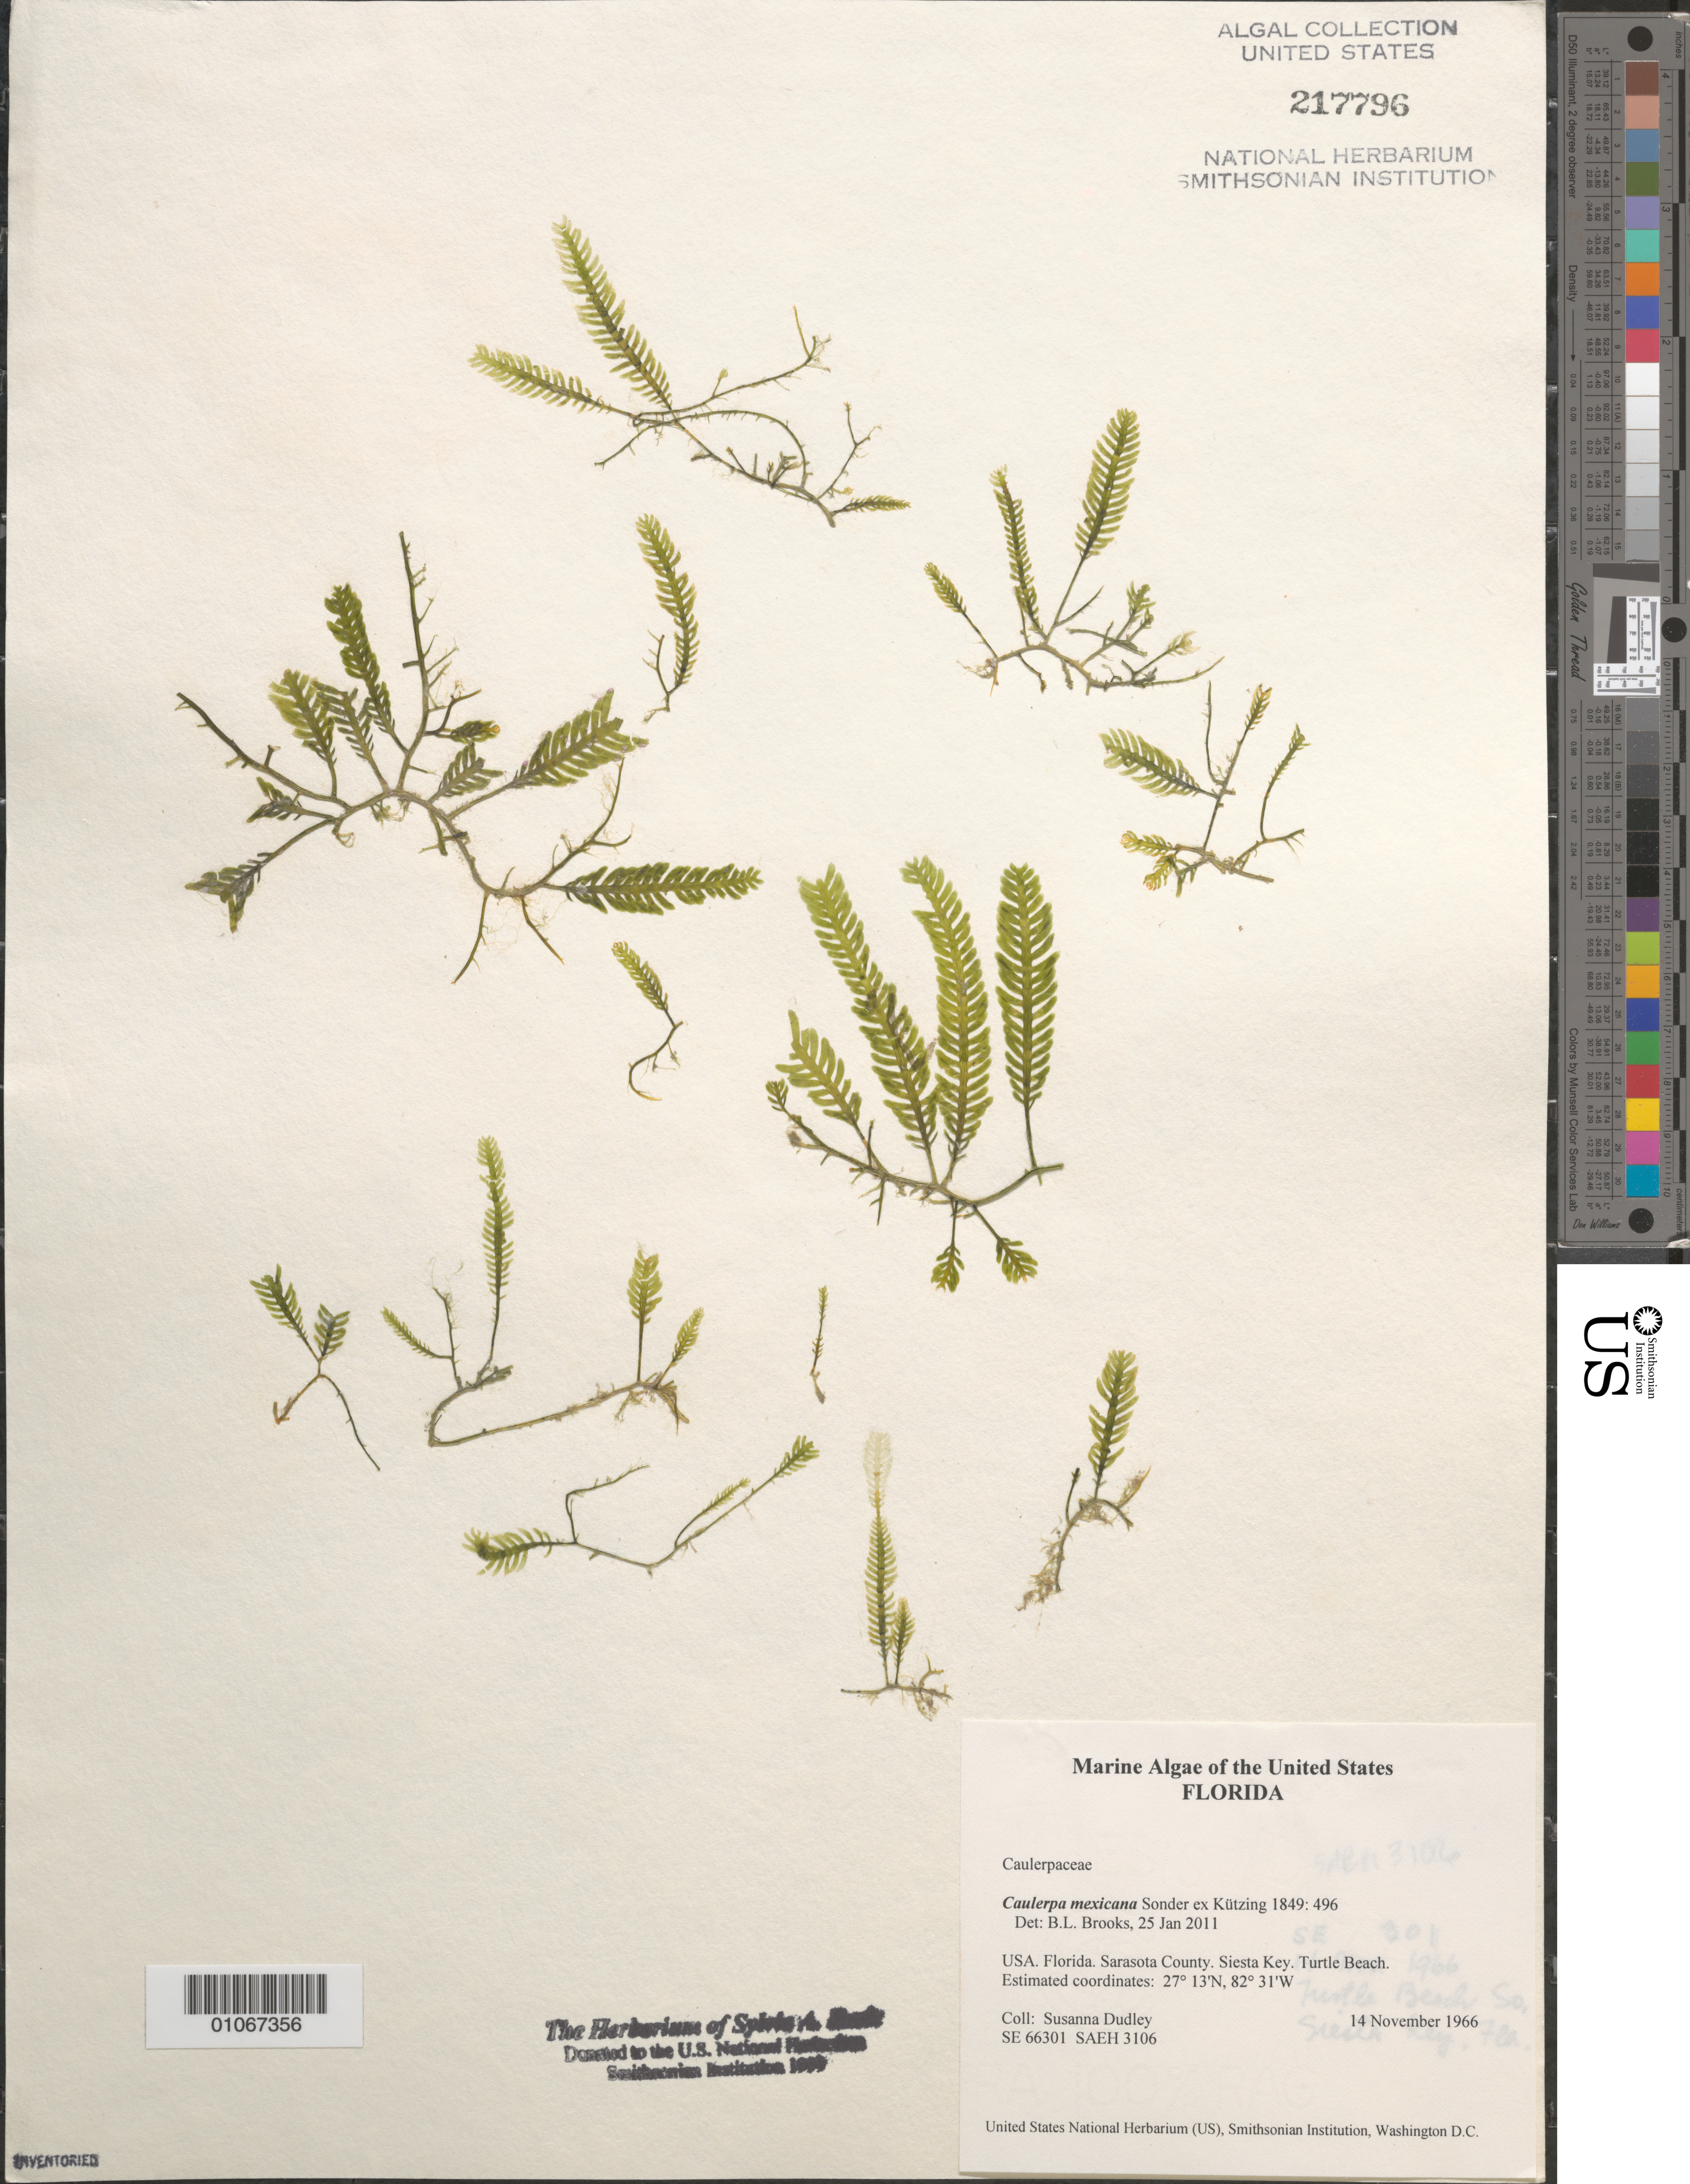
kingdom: Plantae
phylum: Chlorophyta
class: Ulvophyceae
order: Bryopsidales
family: Caulerpaceae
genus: Caulerpa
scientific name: Caulerpa mexicana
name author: Sond. ex Kütz.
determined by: Brooks, B. L., (BOT), Smithsonian Institution - National Museum of Natural History (UNITED STATES)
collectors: S. Dudley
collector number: SE 66301 & SAEH 3106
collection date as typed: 14 Nov 1966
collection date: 1966-11-14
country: United States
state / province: Florida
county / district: Sarasota County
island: Siesta Key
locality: Turtle Beach, Sarasota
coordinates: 27 13'N, 82 31'W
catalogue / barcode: US 217796